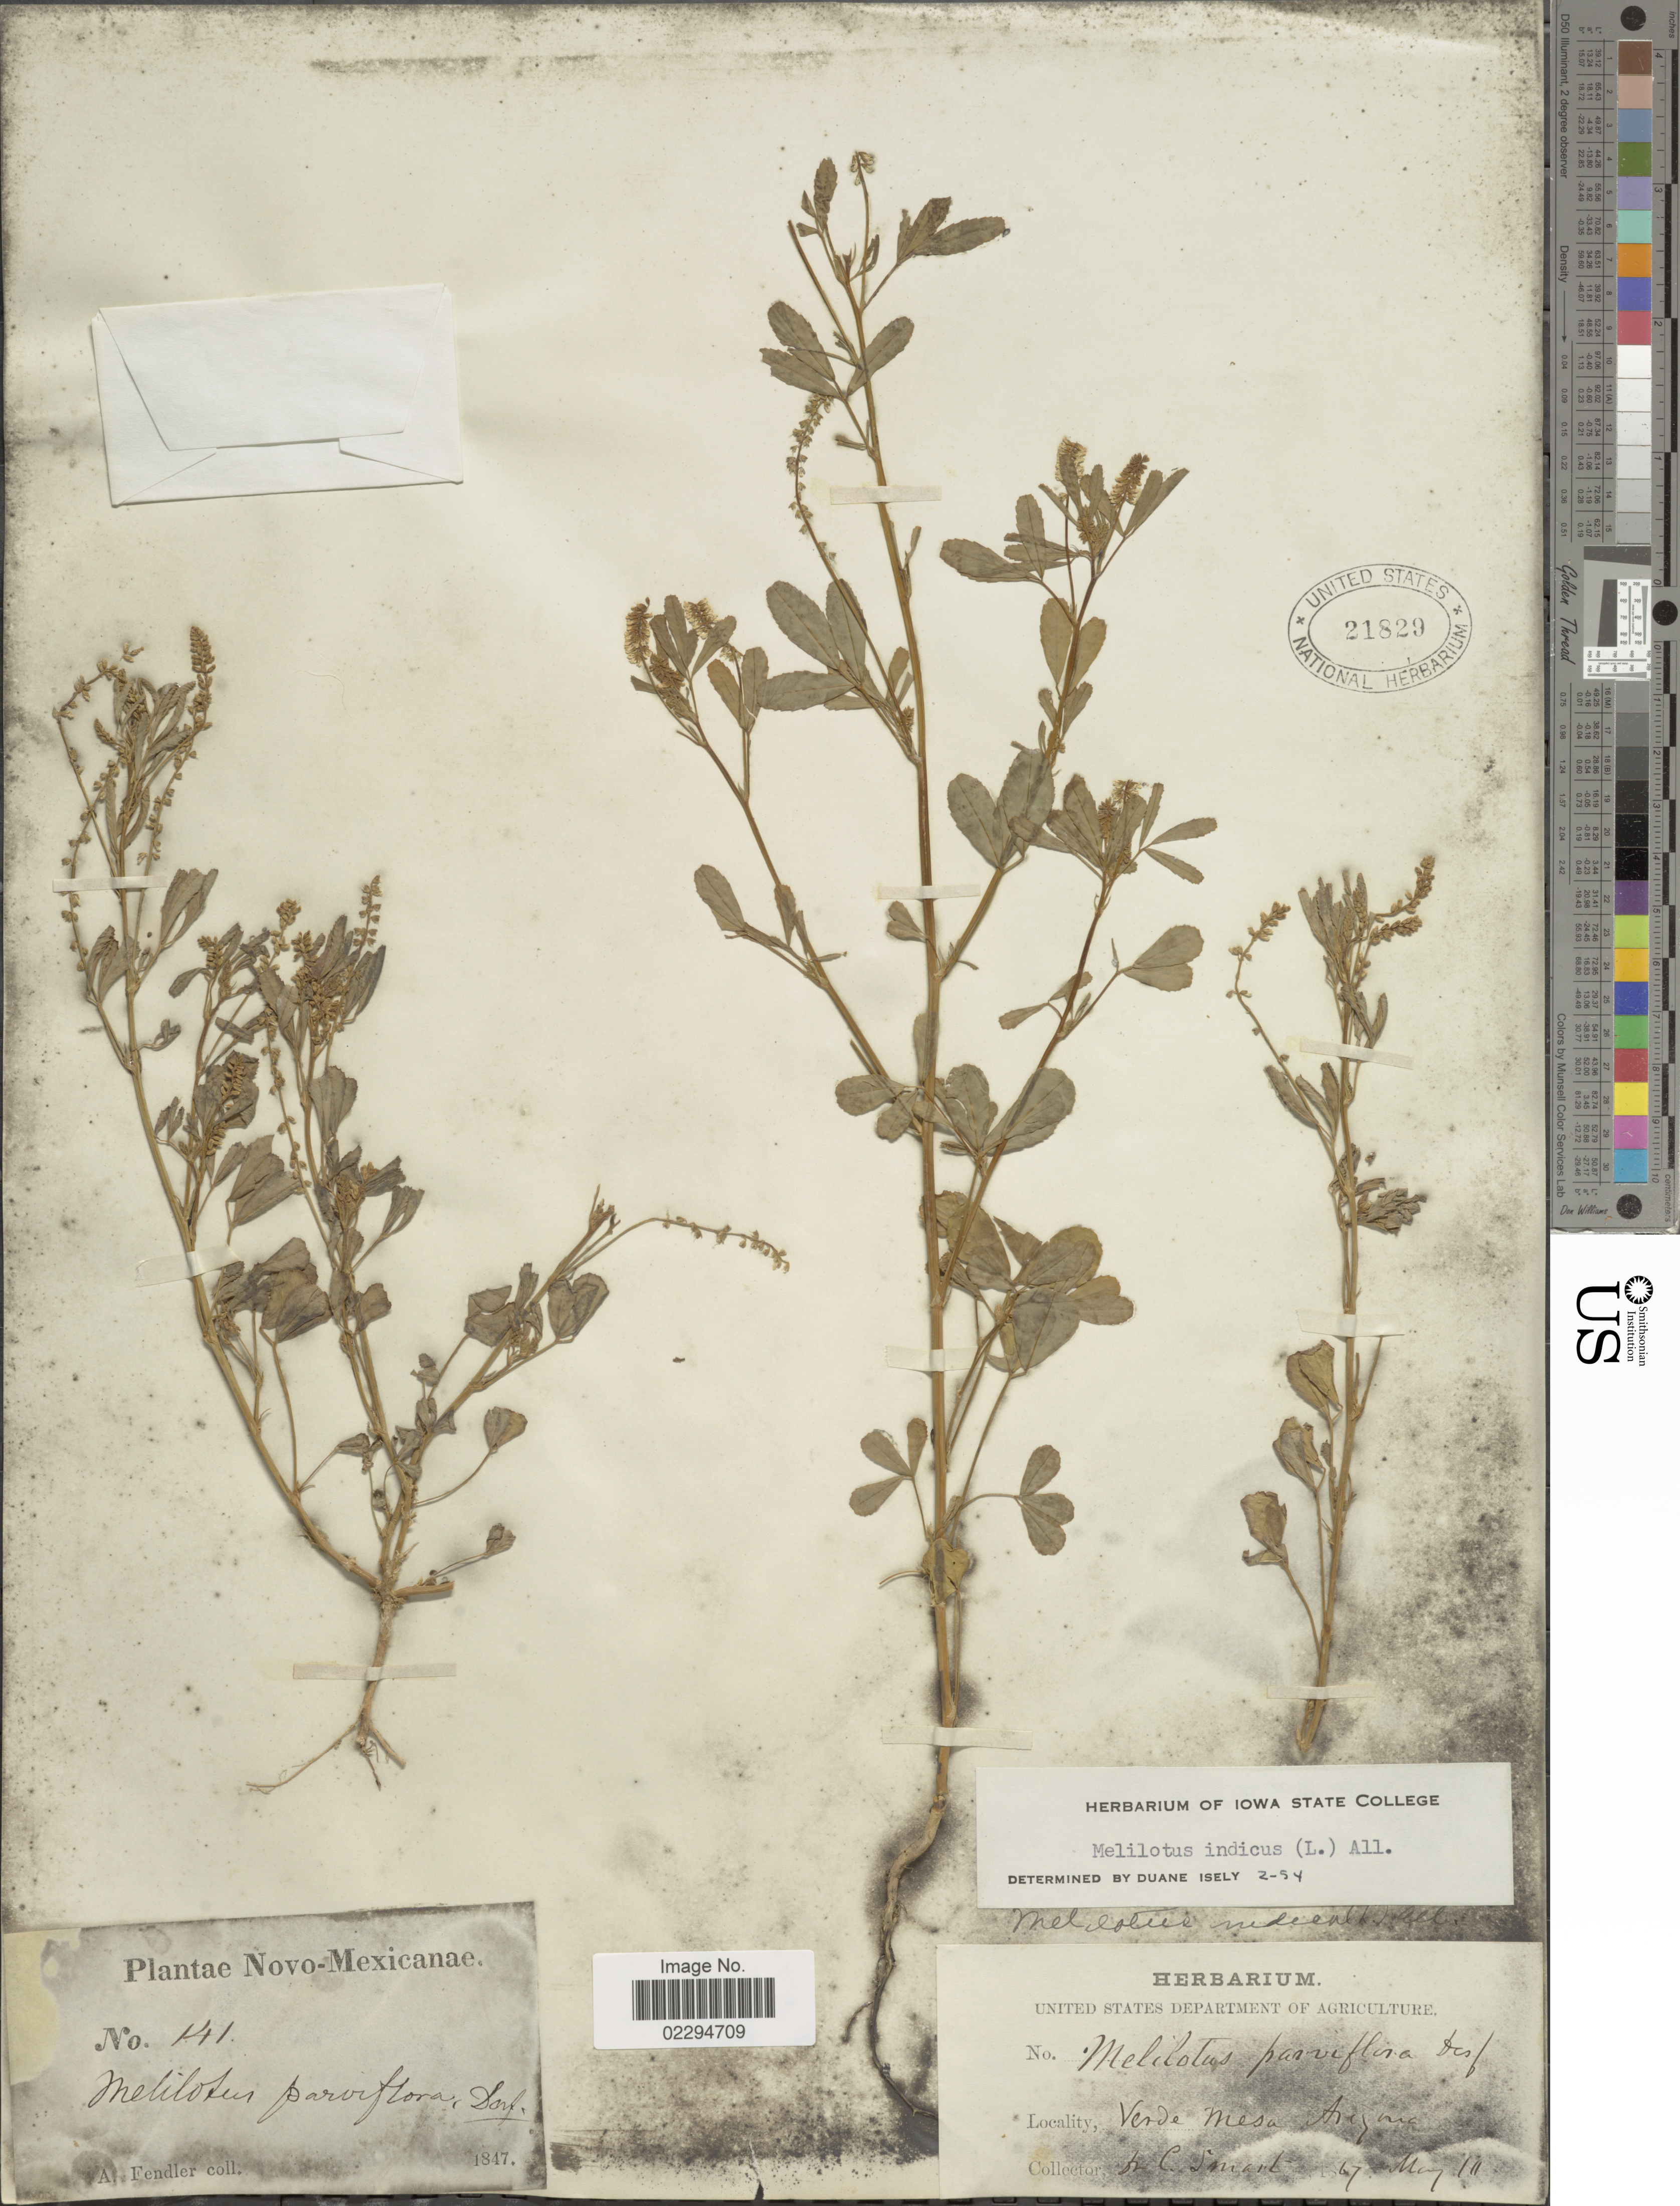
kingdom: Plantae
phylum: Tracheophyta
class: Magnoliopsida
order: Fabales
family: Fabaceae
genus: Melilotus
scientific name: Melilotus indicus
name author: (L.) All.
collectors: A. Fendler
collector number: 141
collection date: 1847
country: United States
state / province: New Mexico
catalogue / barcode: US 21829